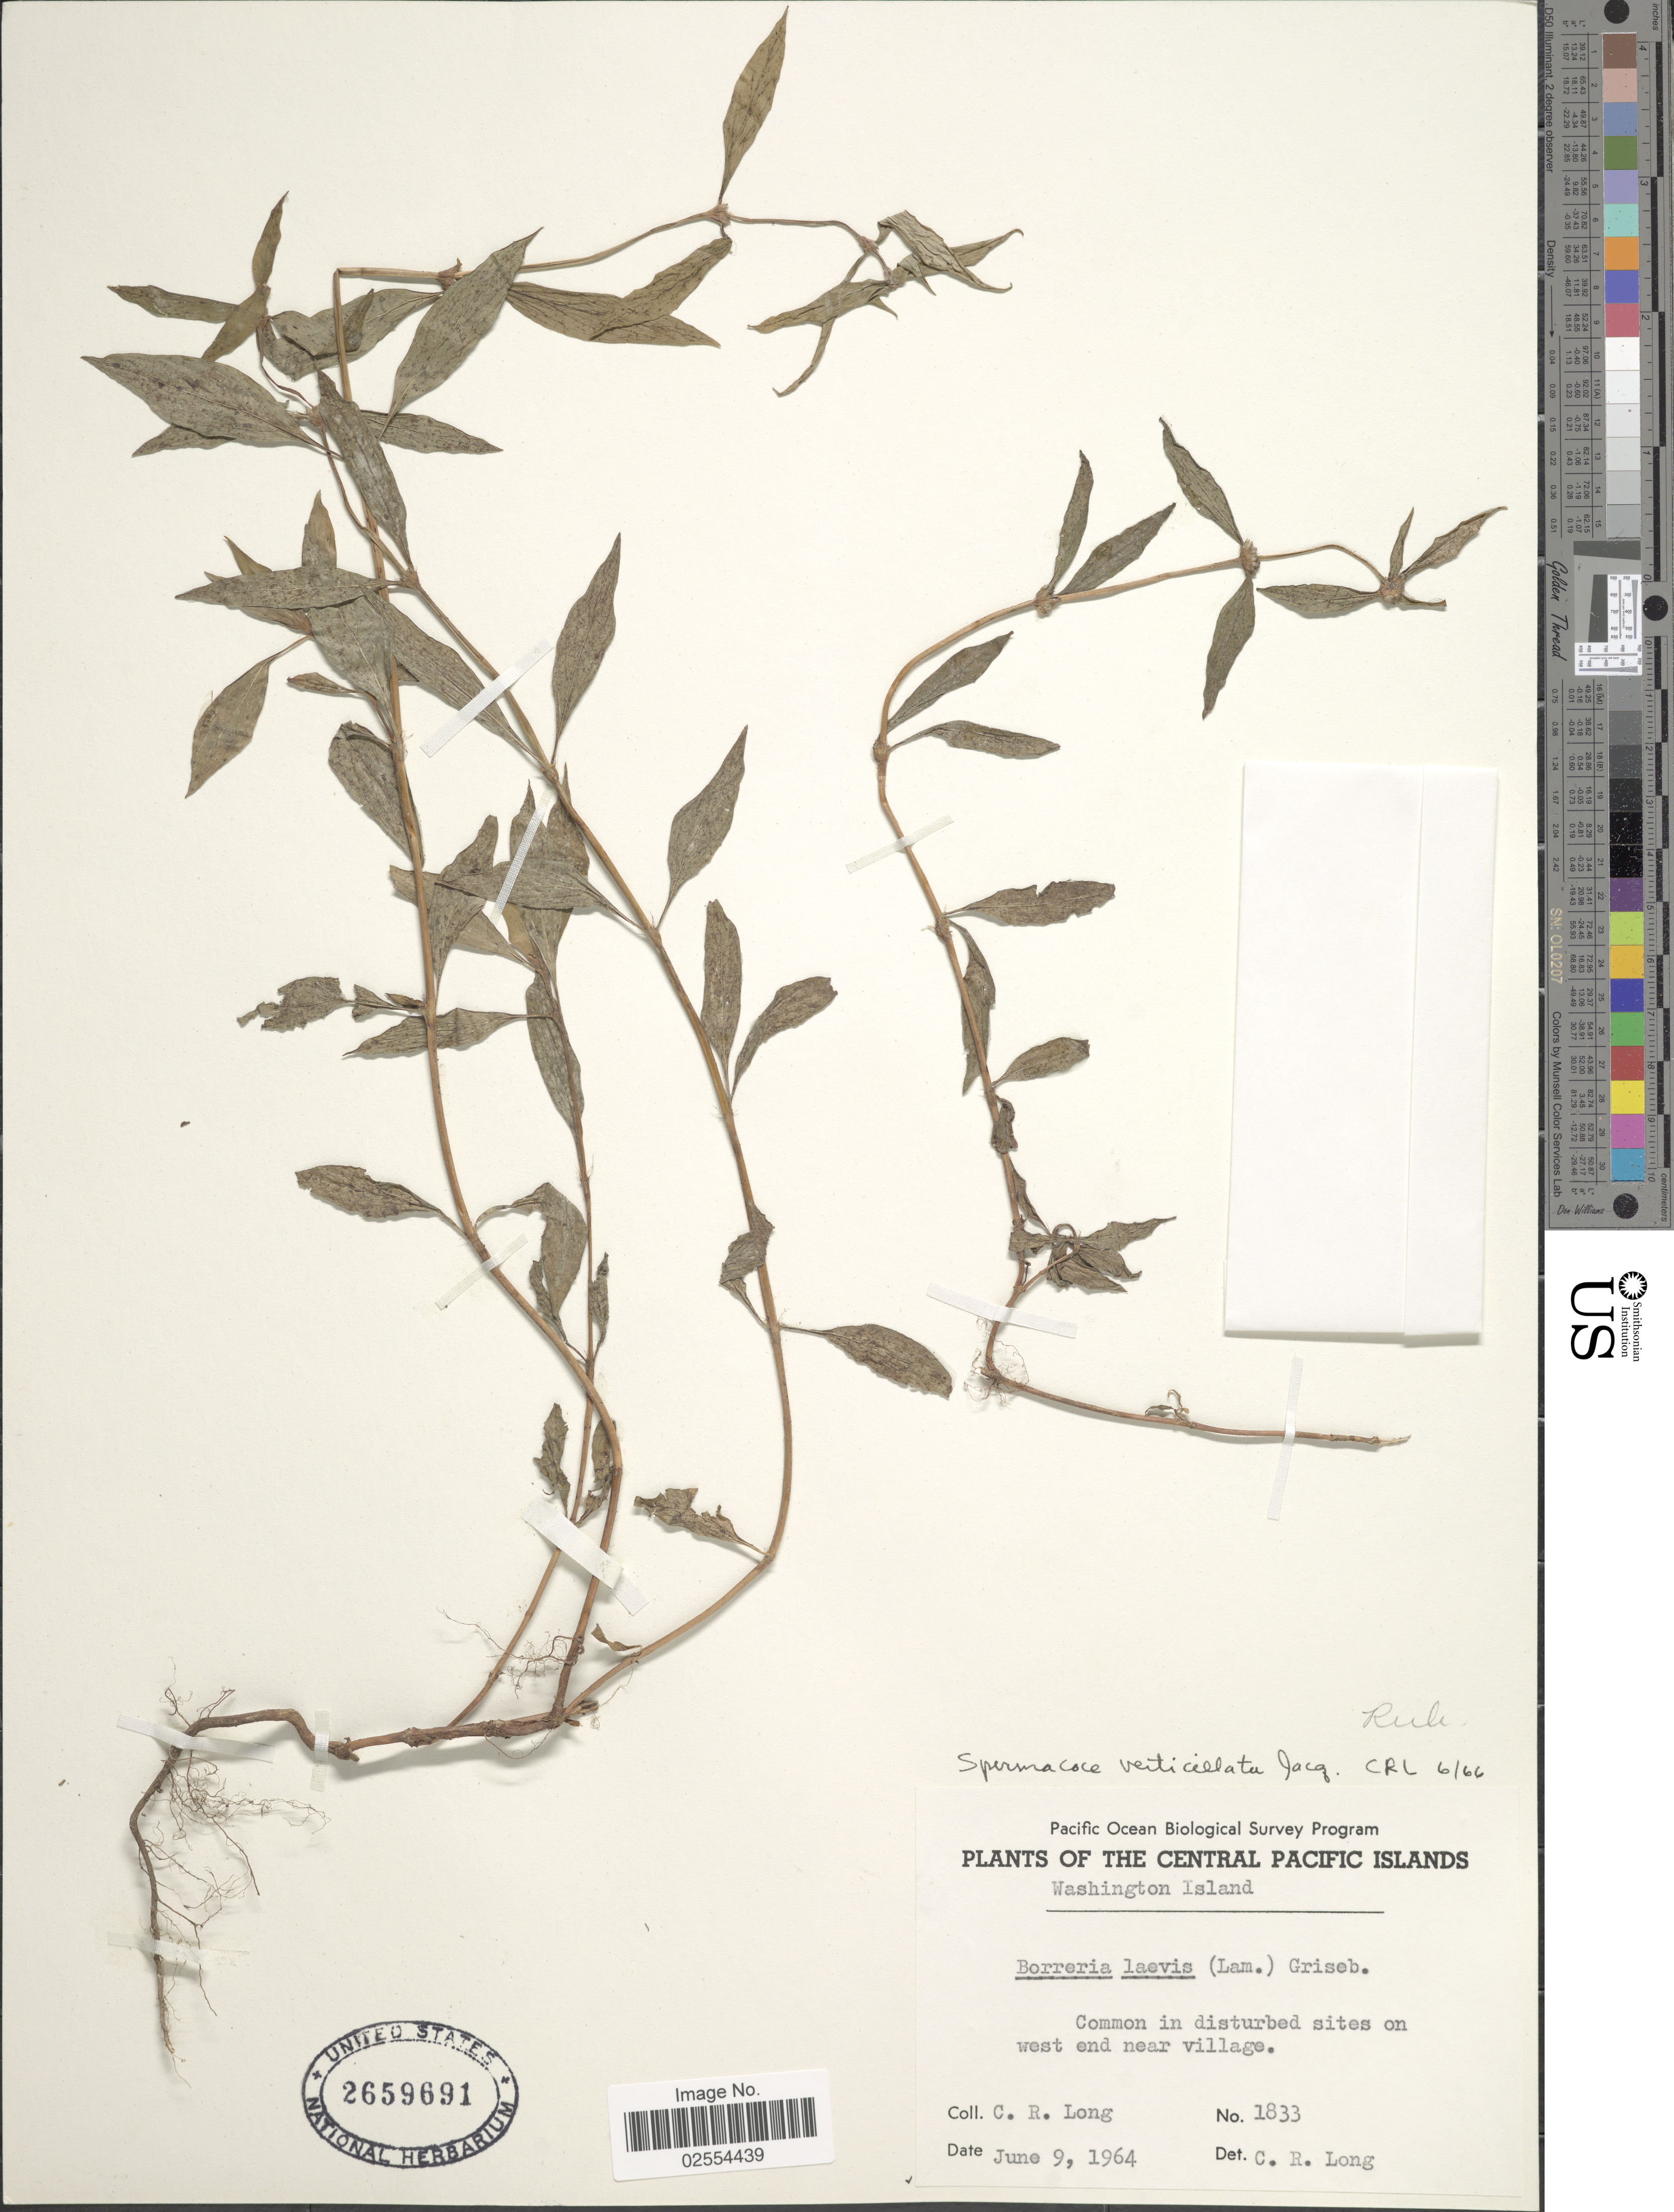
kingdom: Plantae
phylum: Tracheophyta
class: Magnoliopsida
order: Gentianales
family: Rubiaceae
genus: Spermacoce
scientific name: Spermacoce verticillata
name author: L.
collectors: C. R. Long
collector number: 1833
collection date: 1964-06-09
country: Kiribati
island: Teraina [Washington Island]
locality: Central Pacific Islands, Washington Island, on west end near village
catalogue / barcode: US 2659691